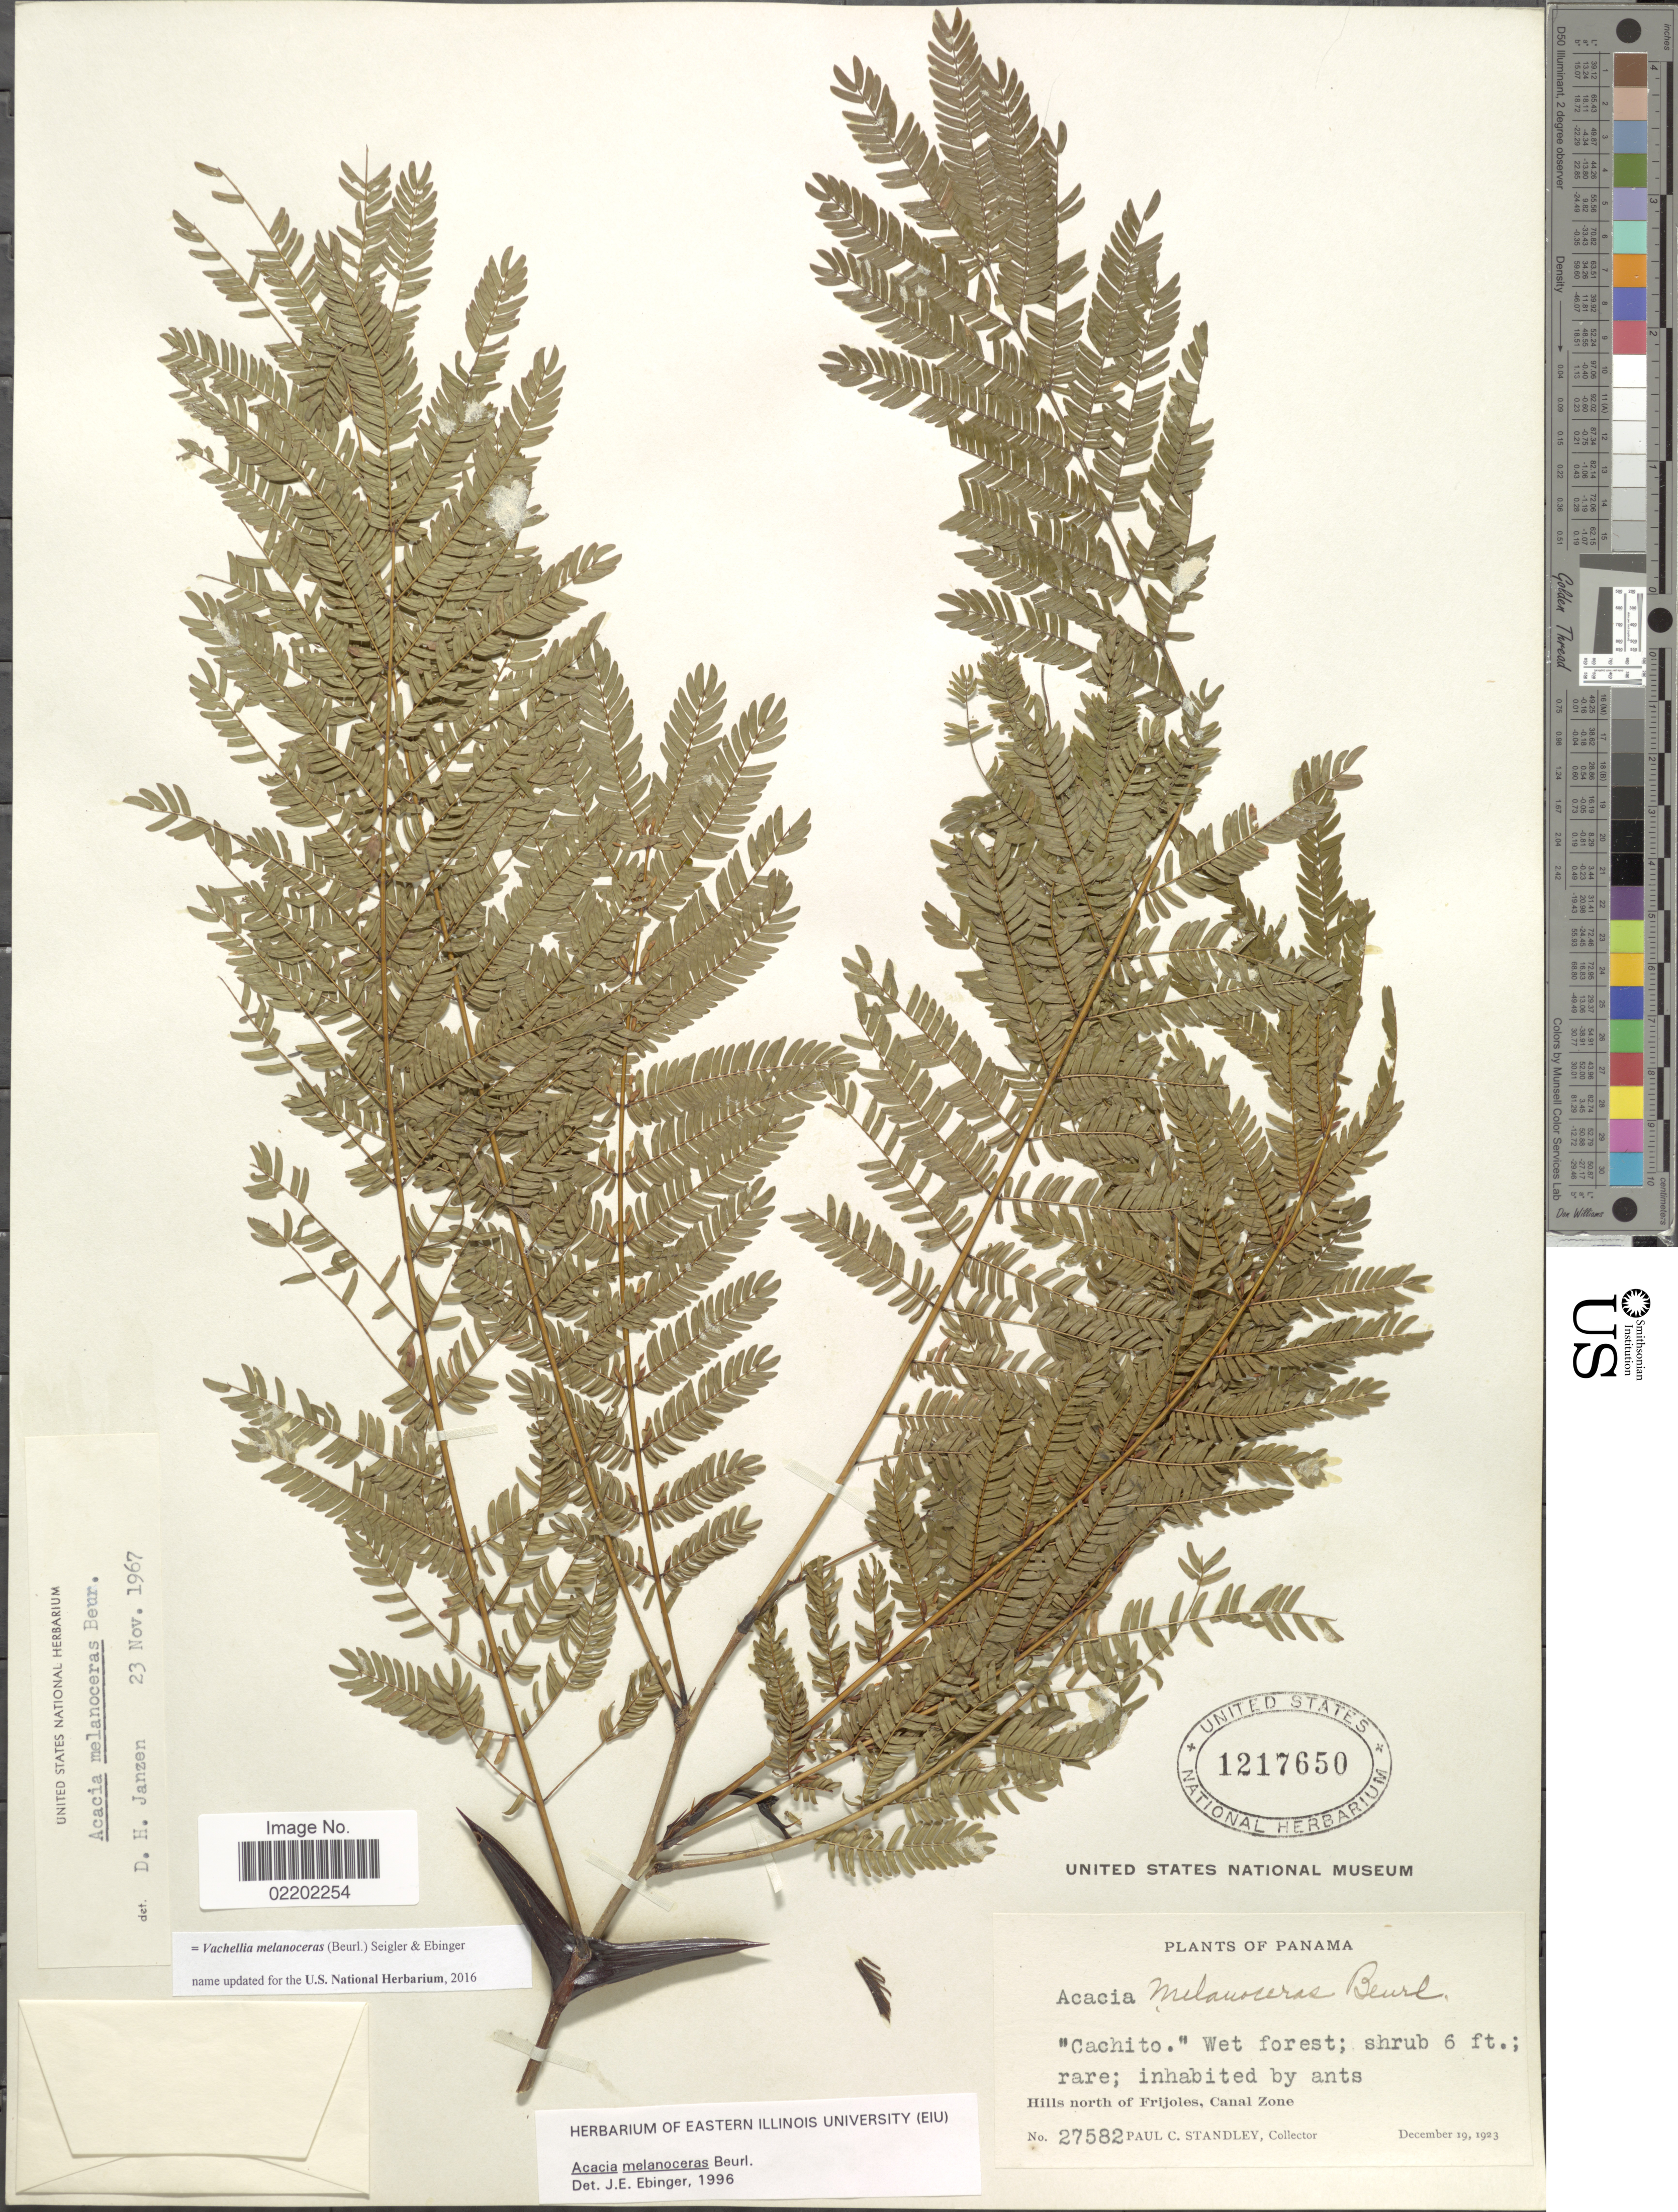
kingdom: Plantae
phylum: Tracheophyta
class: Magnoliopsida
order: Fabales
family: Fabaceae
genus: Vachellia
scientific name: Vachellia melanoceras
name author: (Beurl.) Seigler & Ebinger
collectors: P. C. Standley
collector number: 27582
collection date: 1923-12-19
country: Panama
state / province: Colón / Panamá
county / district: Canal Zone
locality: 'Cachito' Wet forest, Hills N of Frijoles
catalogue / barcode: US 1217650